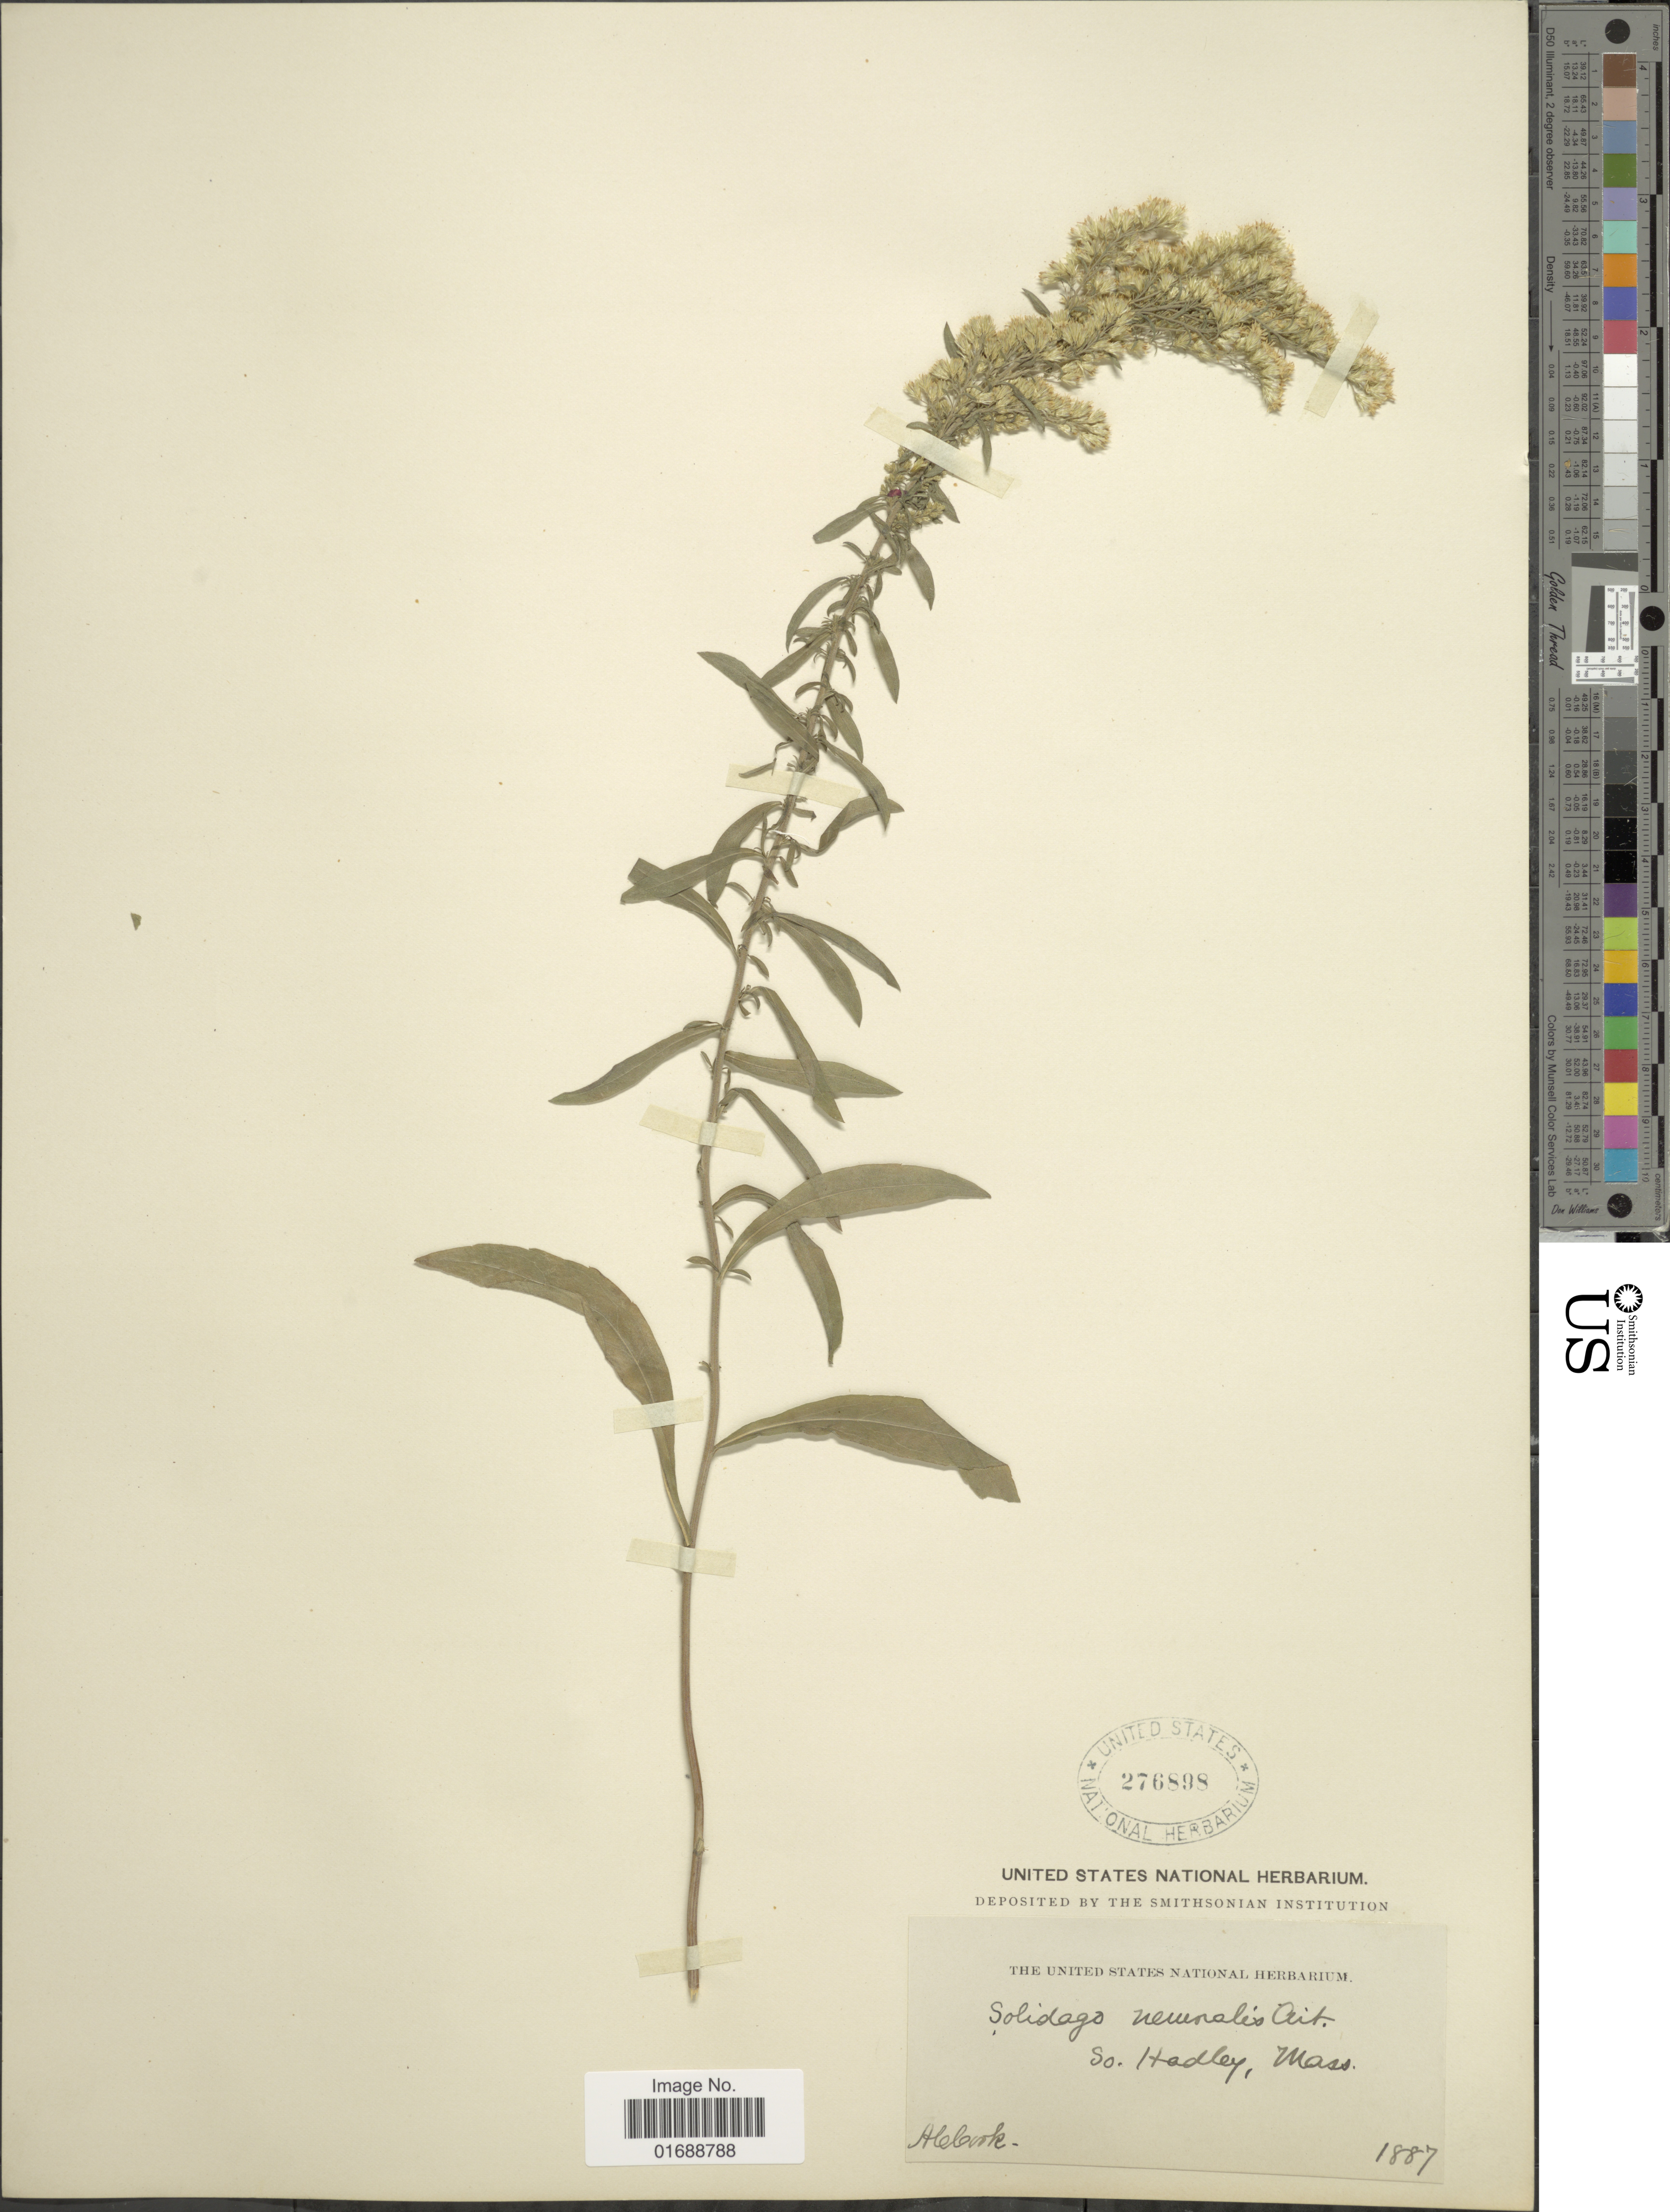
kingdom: Plantae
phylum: Tracheophyta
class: Magnoliopsida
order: Asterales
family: Asteraceae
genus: Solidago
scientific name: Solidago nemoralis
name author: Aiton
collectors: A. Cook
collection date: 1887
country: United States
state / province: Massachusetts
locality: So. Hadley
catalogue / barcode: US 276898